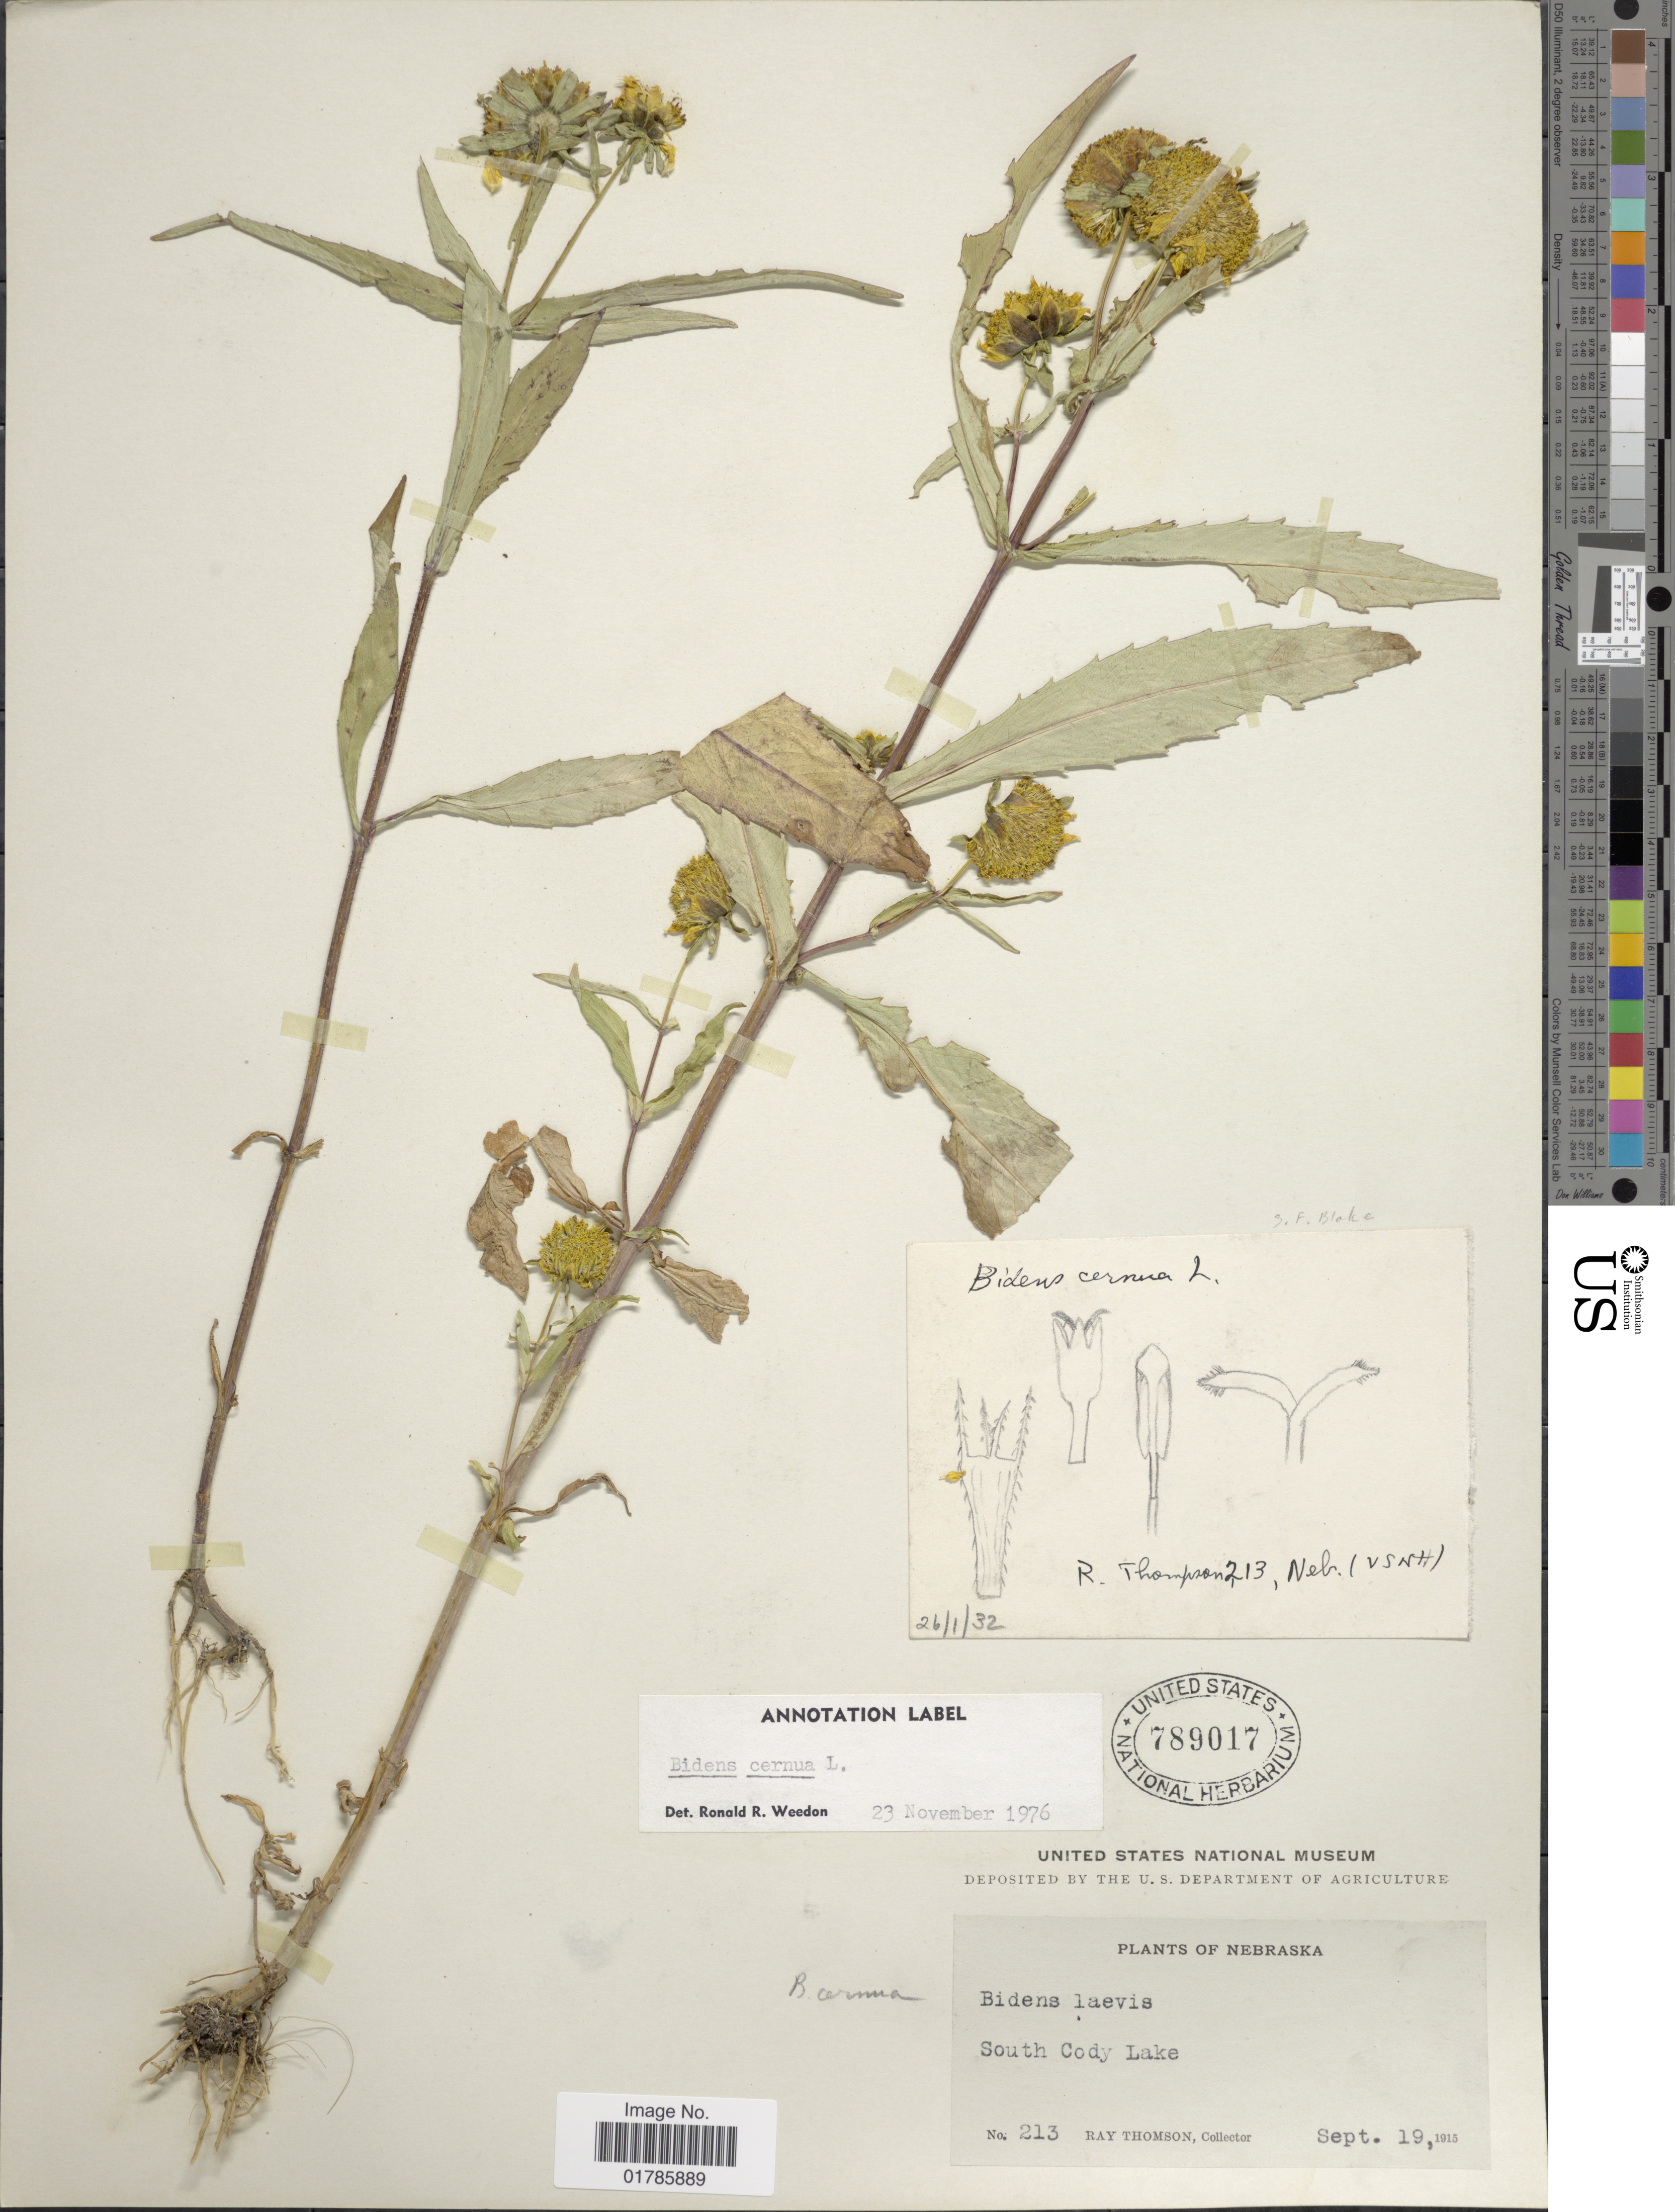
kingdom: Plantae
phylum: Tracheophyta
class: Magnoliopsida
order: Asterales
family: Asteraceae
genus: Bidens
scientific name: Bidens cernua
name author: L.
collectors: R. Thomson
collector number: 213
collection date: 1915-09-19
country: United States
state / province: Nebraska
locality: South Cody Lake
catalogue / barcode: US 789017